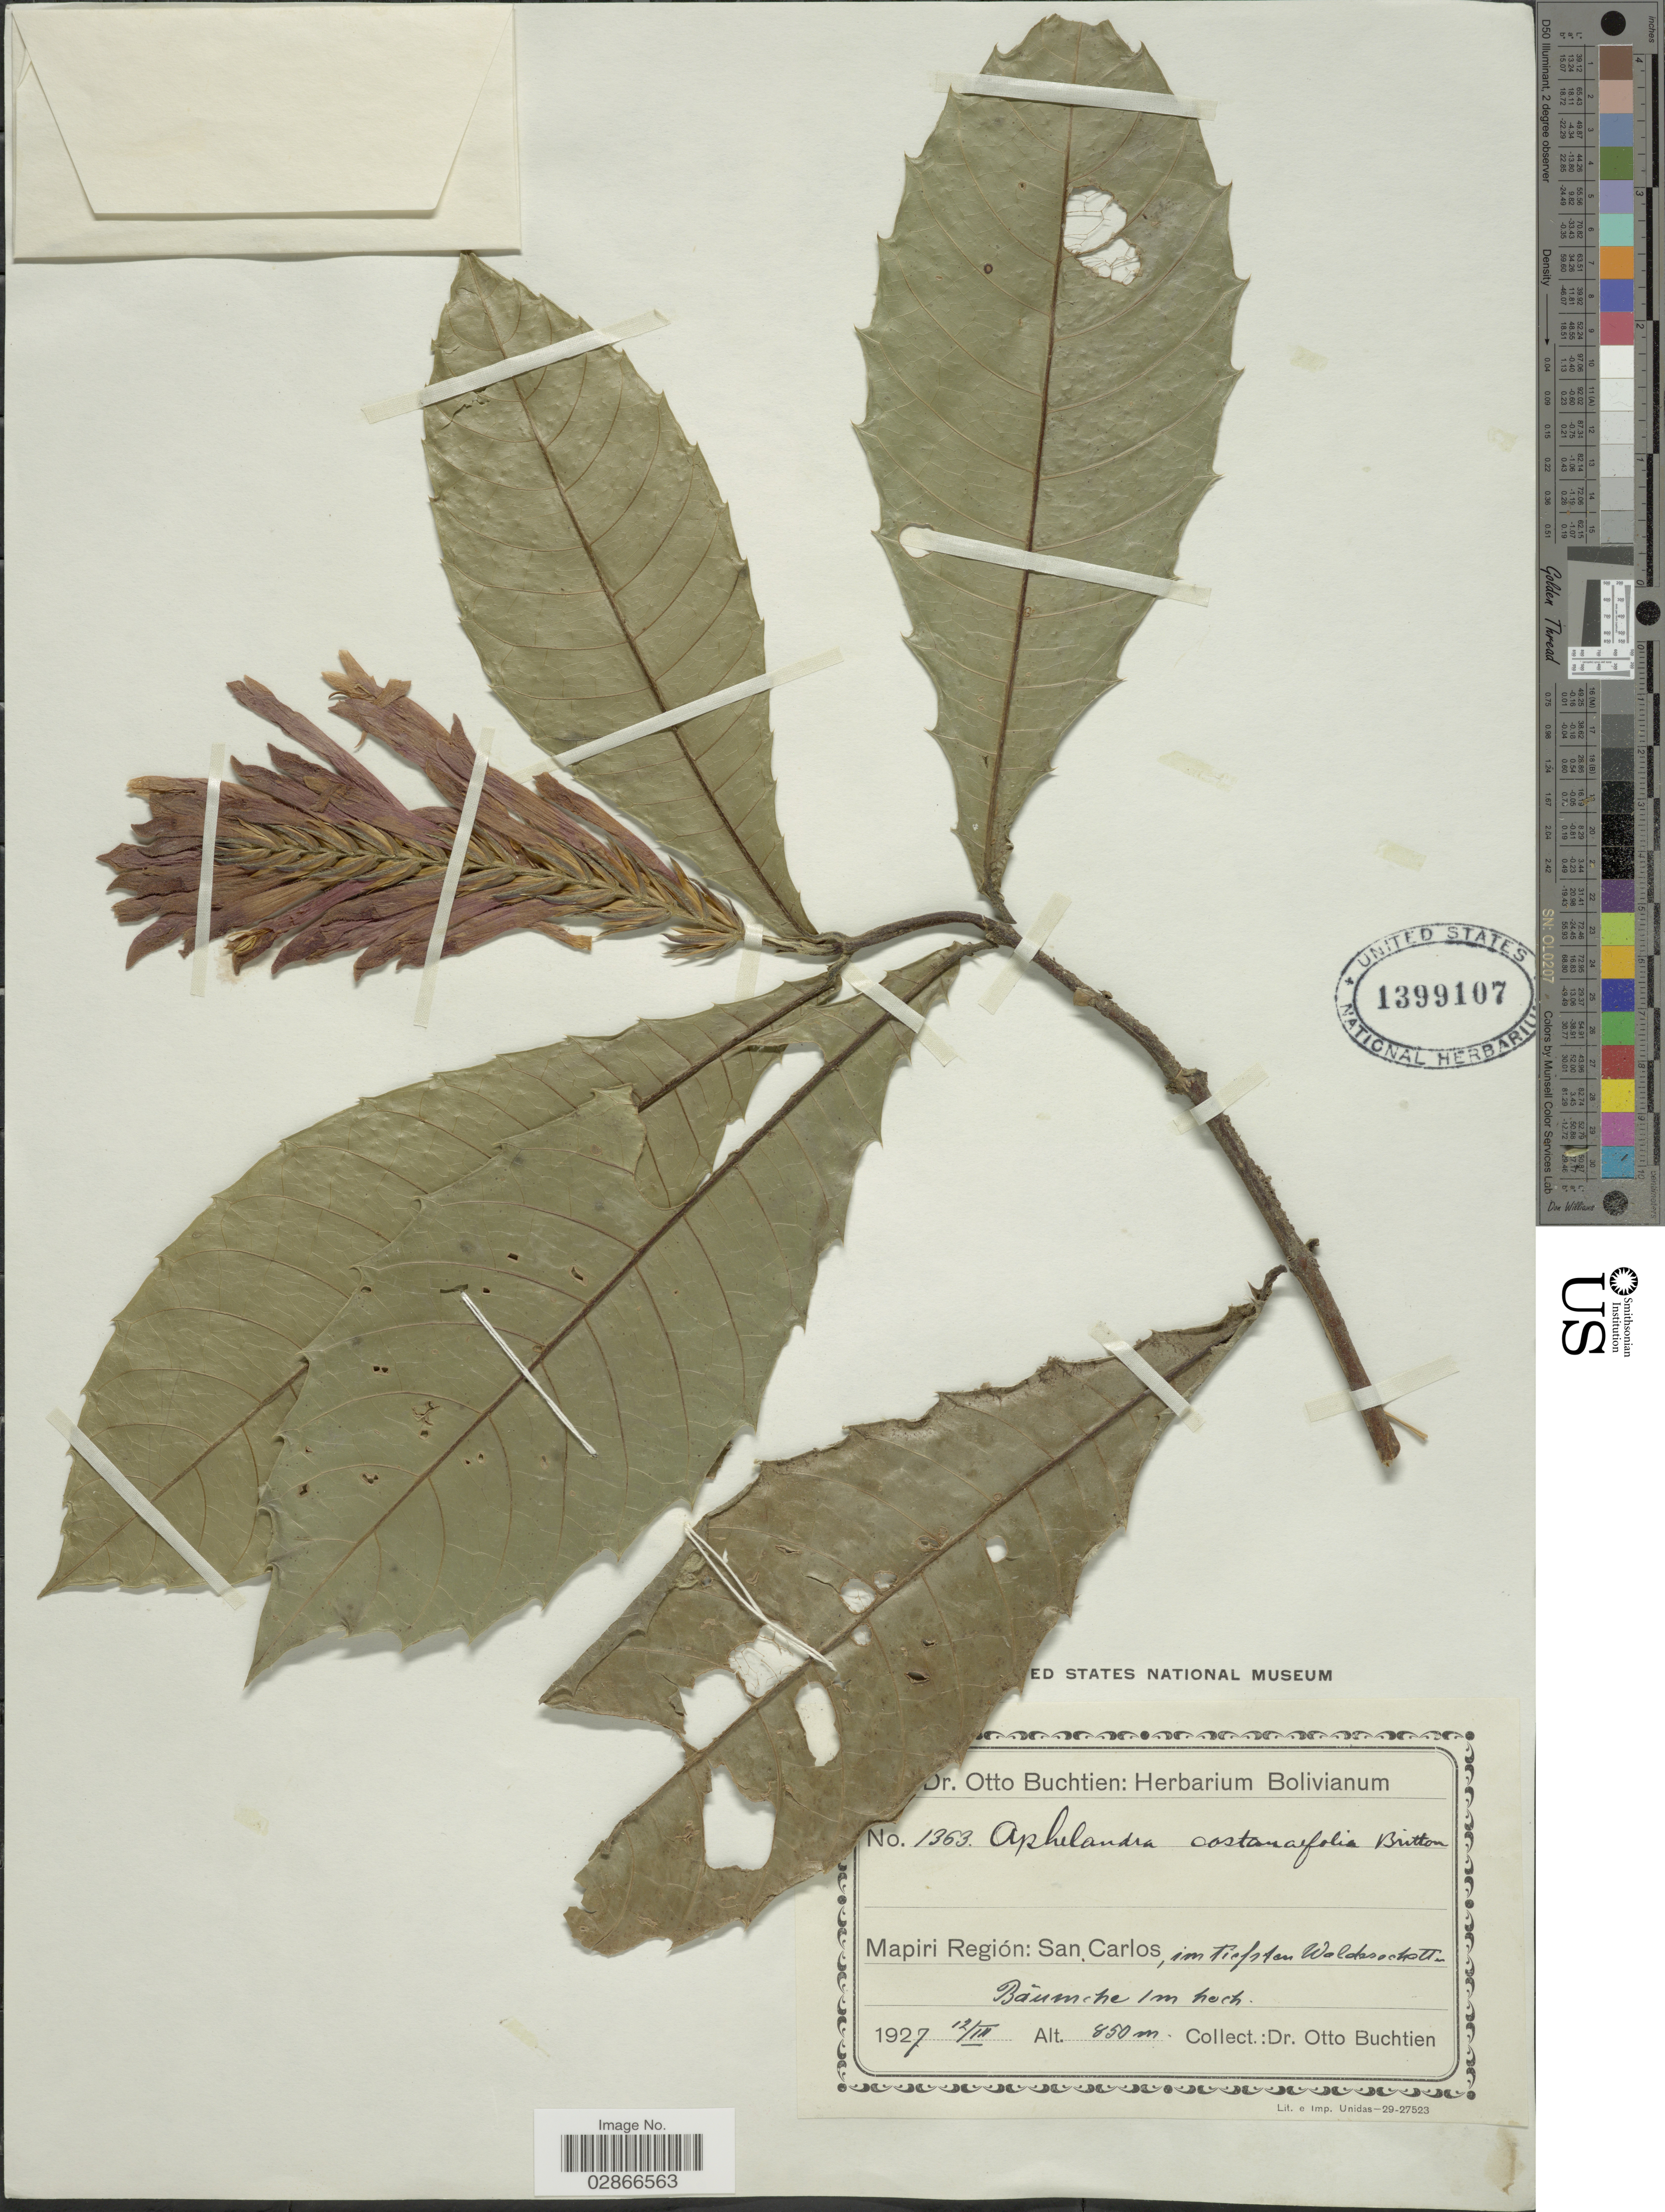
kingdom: Plantae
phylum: Tracheophyta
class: Magnoliopsida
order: Lamiales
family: Acanthaceae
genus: Aphelandra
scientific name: Aphelandra castanaefolia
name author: Britton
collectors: O. Buchtien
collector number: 1363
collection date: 1927-03-12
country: Bolivia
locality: Mapiri Región: San Carlos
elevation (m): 850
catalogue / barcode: US 1399107